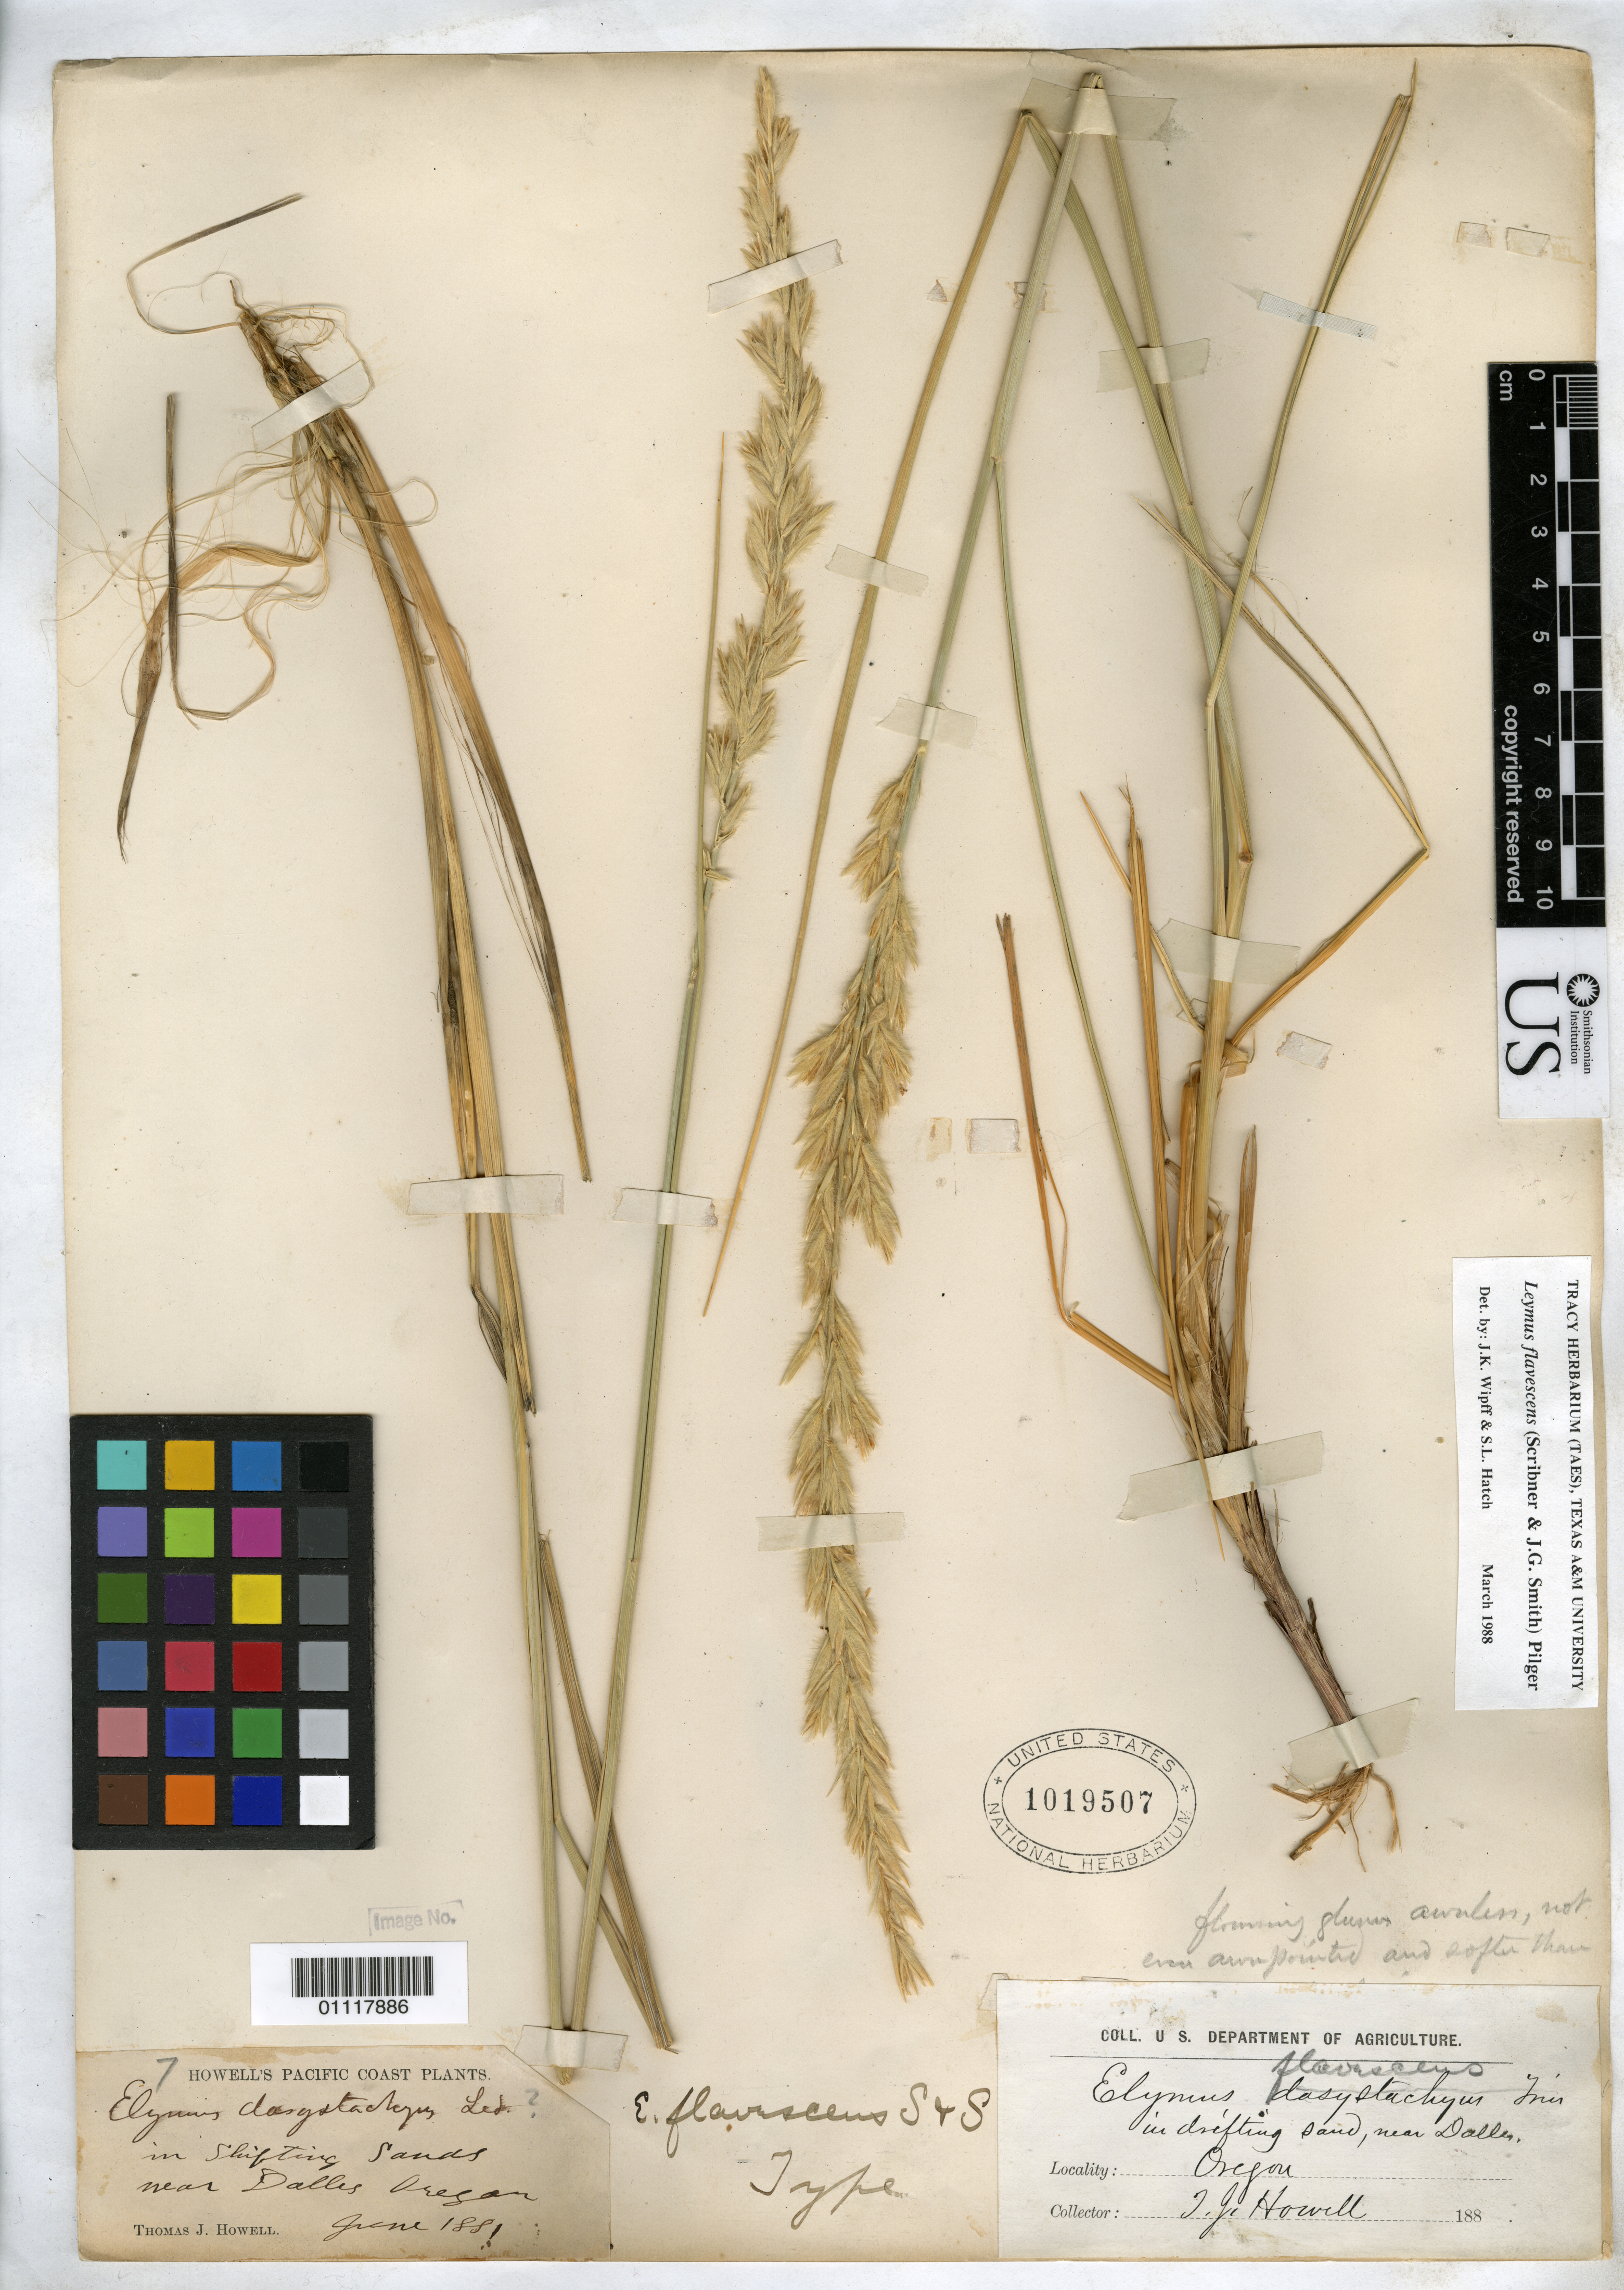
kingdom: Plantae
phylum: Tracheophyta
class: Liliopsida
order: Poales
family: Poaceae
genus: Elymus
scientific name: Elymus flavescens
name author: Scribn. & J.G. Sm.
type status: Syntype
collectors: T. J. Howell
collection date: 1881-06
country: United States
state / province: Oregon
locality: near Dalles, in shifting sands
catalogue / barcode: US 1019507